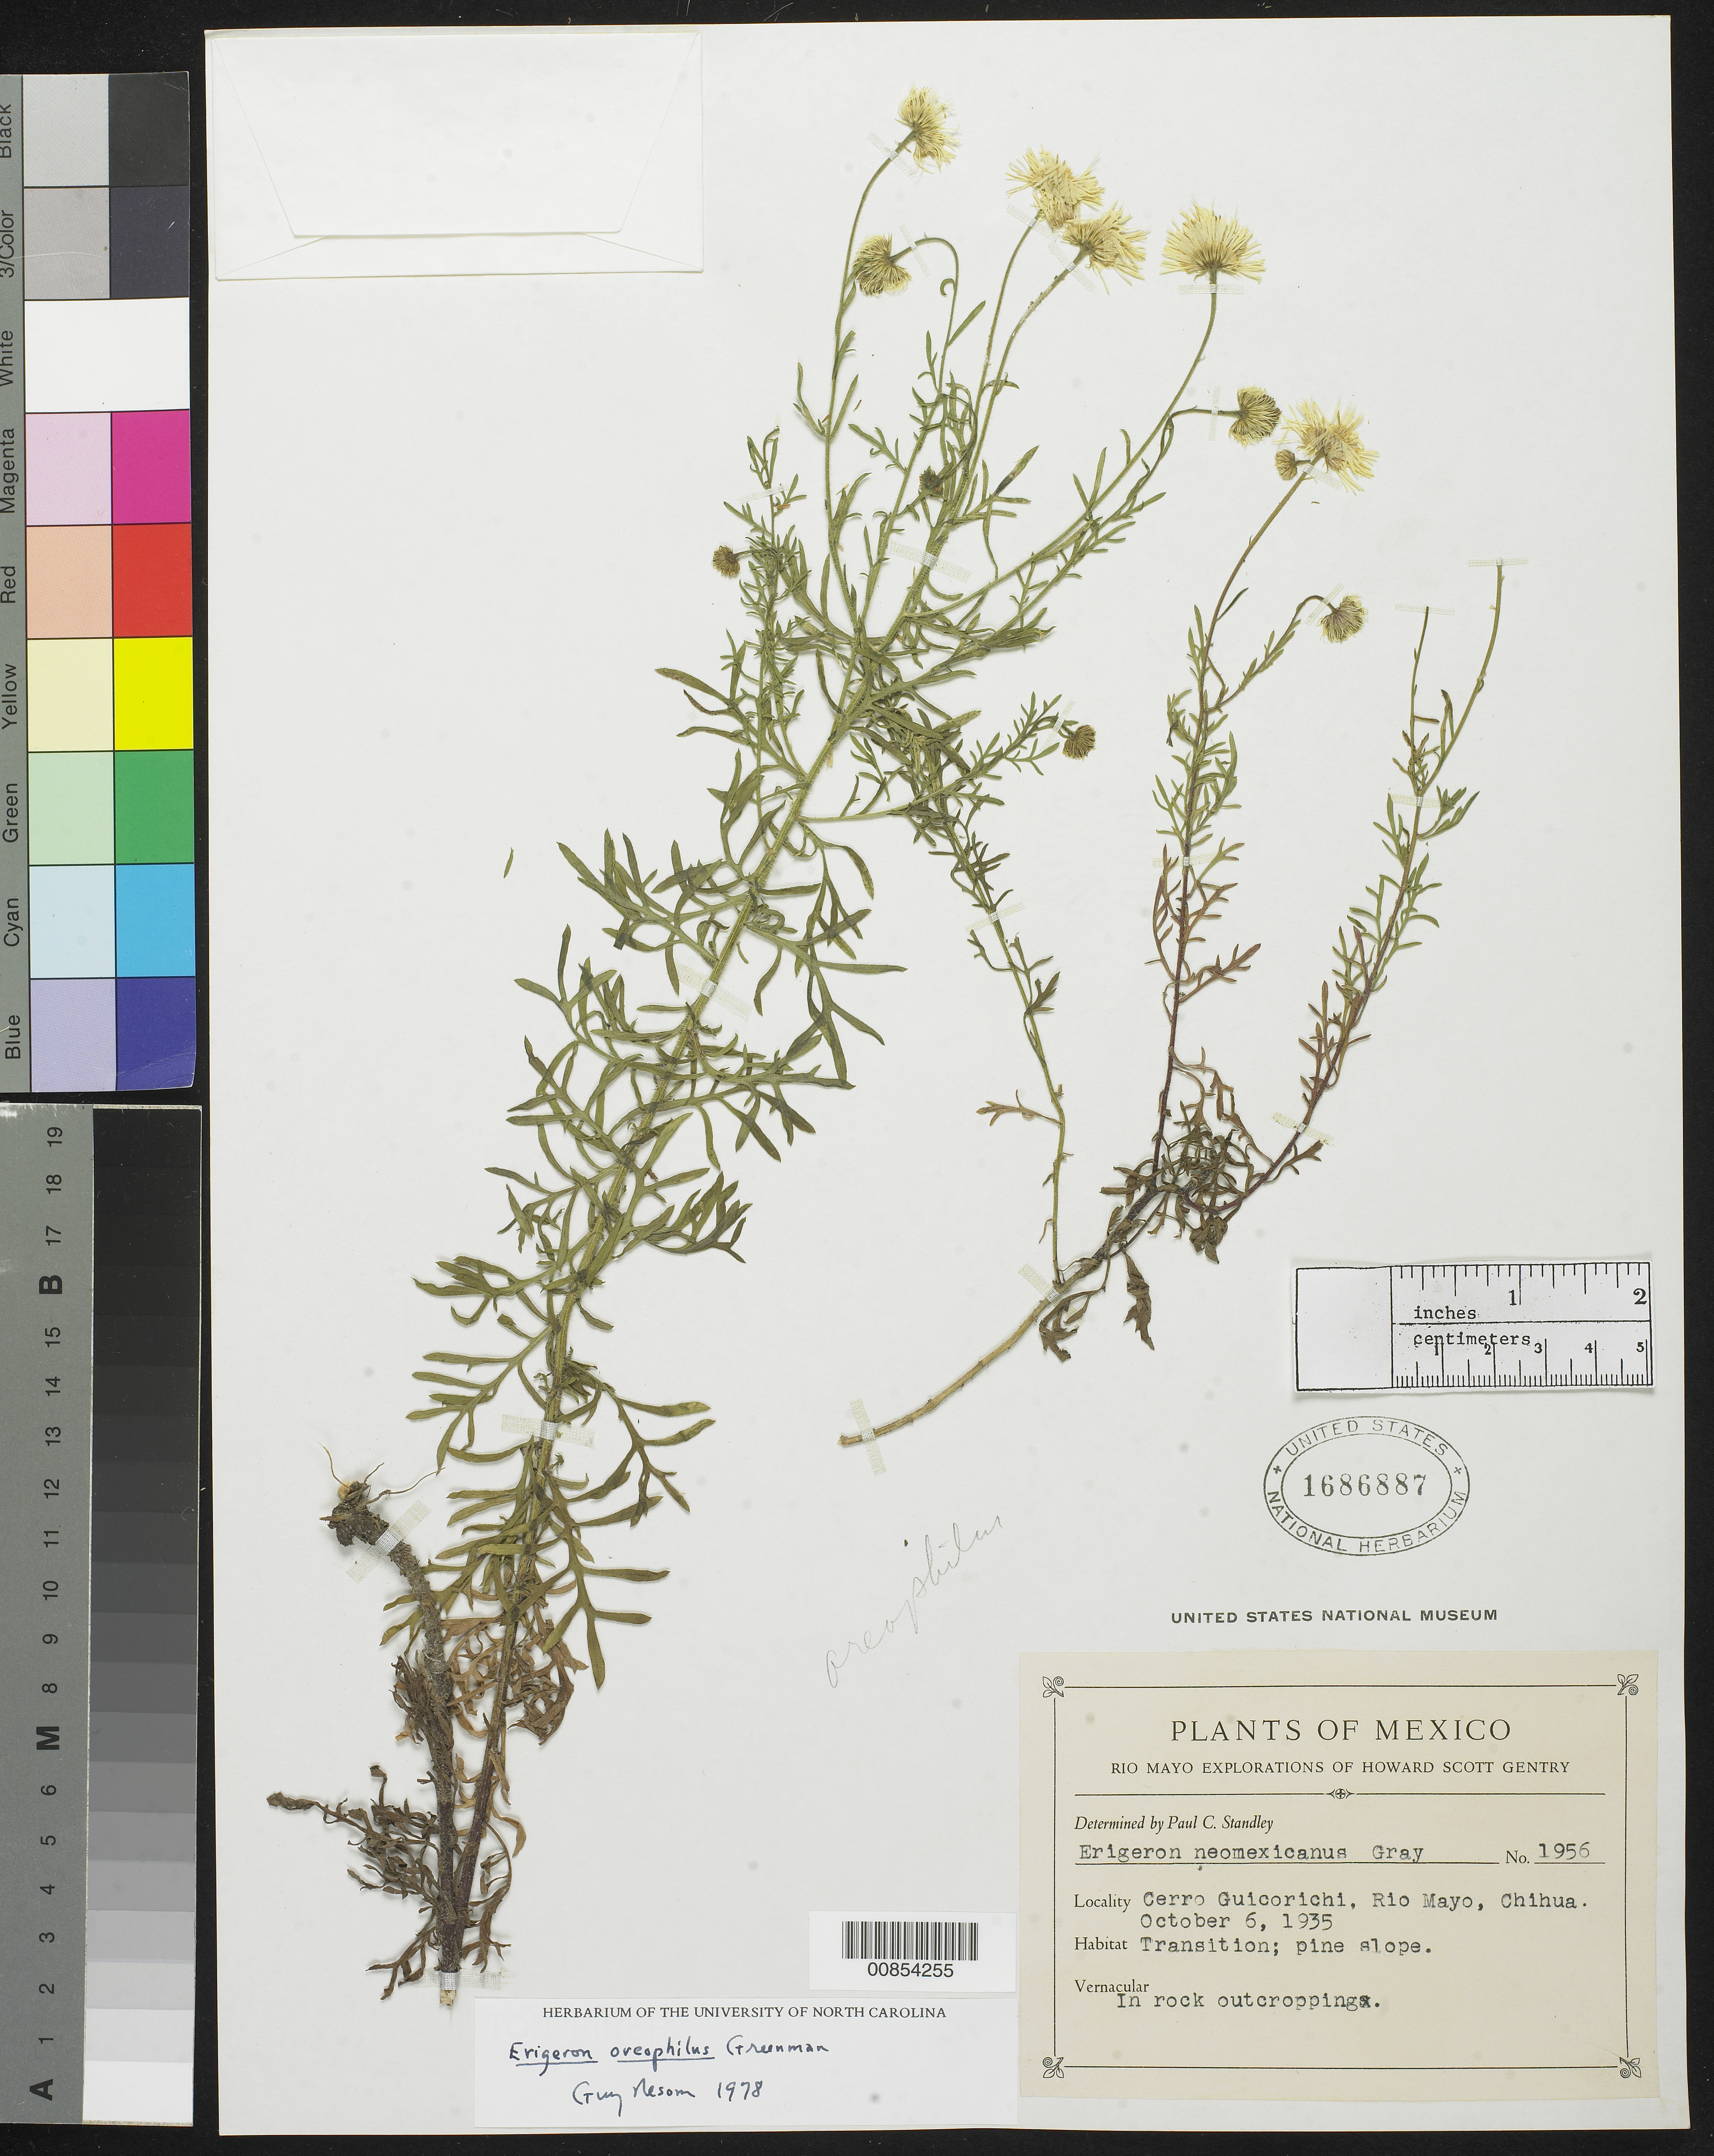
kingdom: Plantae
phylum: Tracheophyta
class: Magnoliopsida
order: Asterales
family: Asteraceae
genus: Erigeron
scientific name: Erigeron oreophilus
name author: Greenm.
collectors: H. S. Gentry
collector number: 1956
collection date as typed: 06 Oct 1935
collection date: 1935-10-06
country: Mexico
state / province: Chihuahua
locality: Cerro Guicorichi, Río Mayo, Chihuahua.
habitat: In rock outcropping. Transition; pine slope.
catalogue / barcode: US 1686887